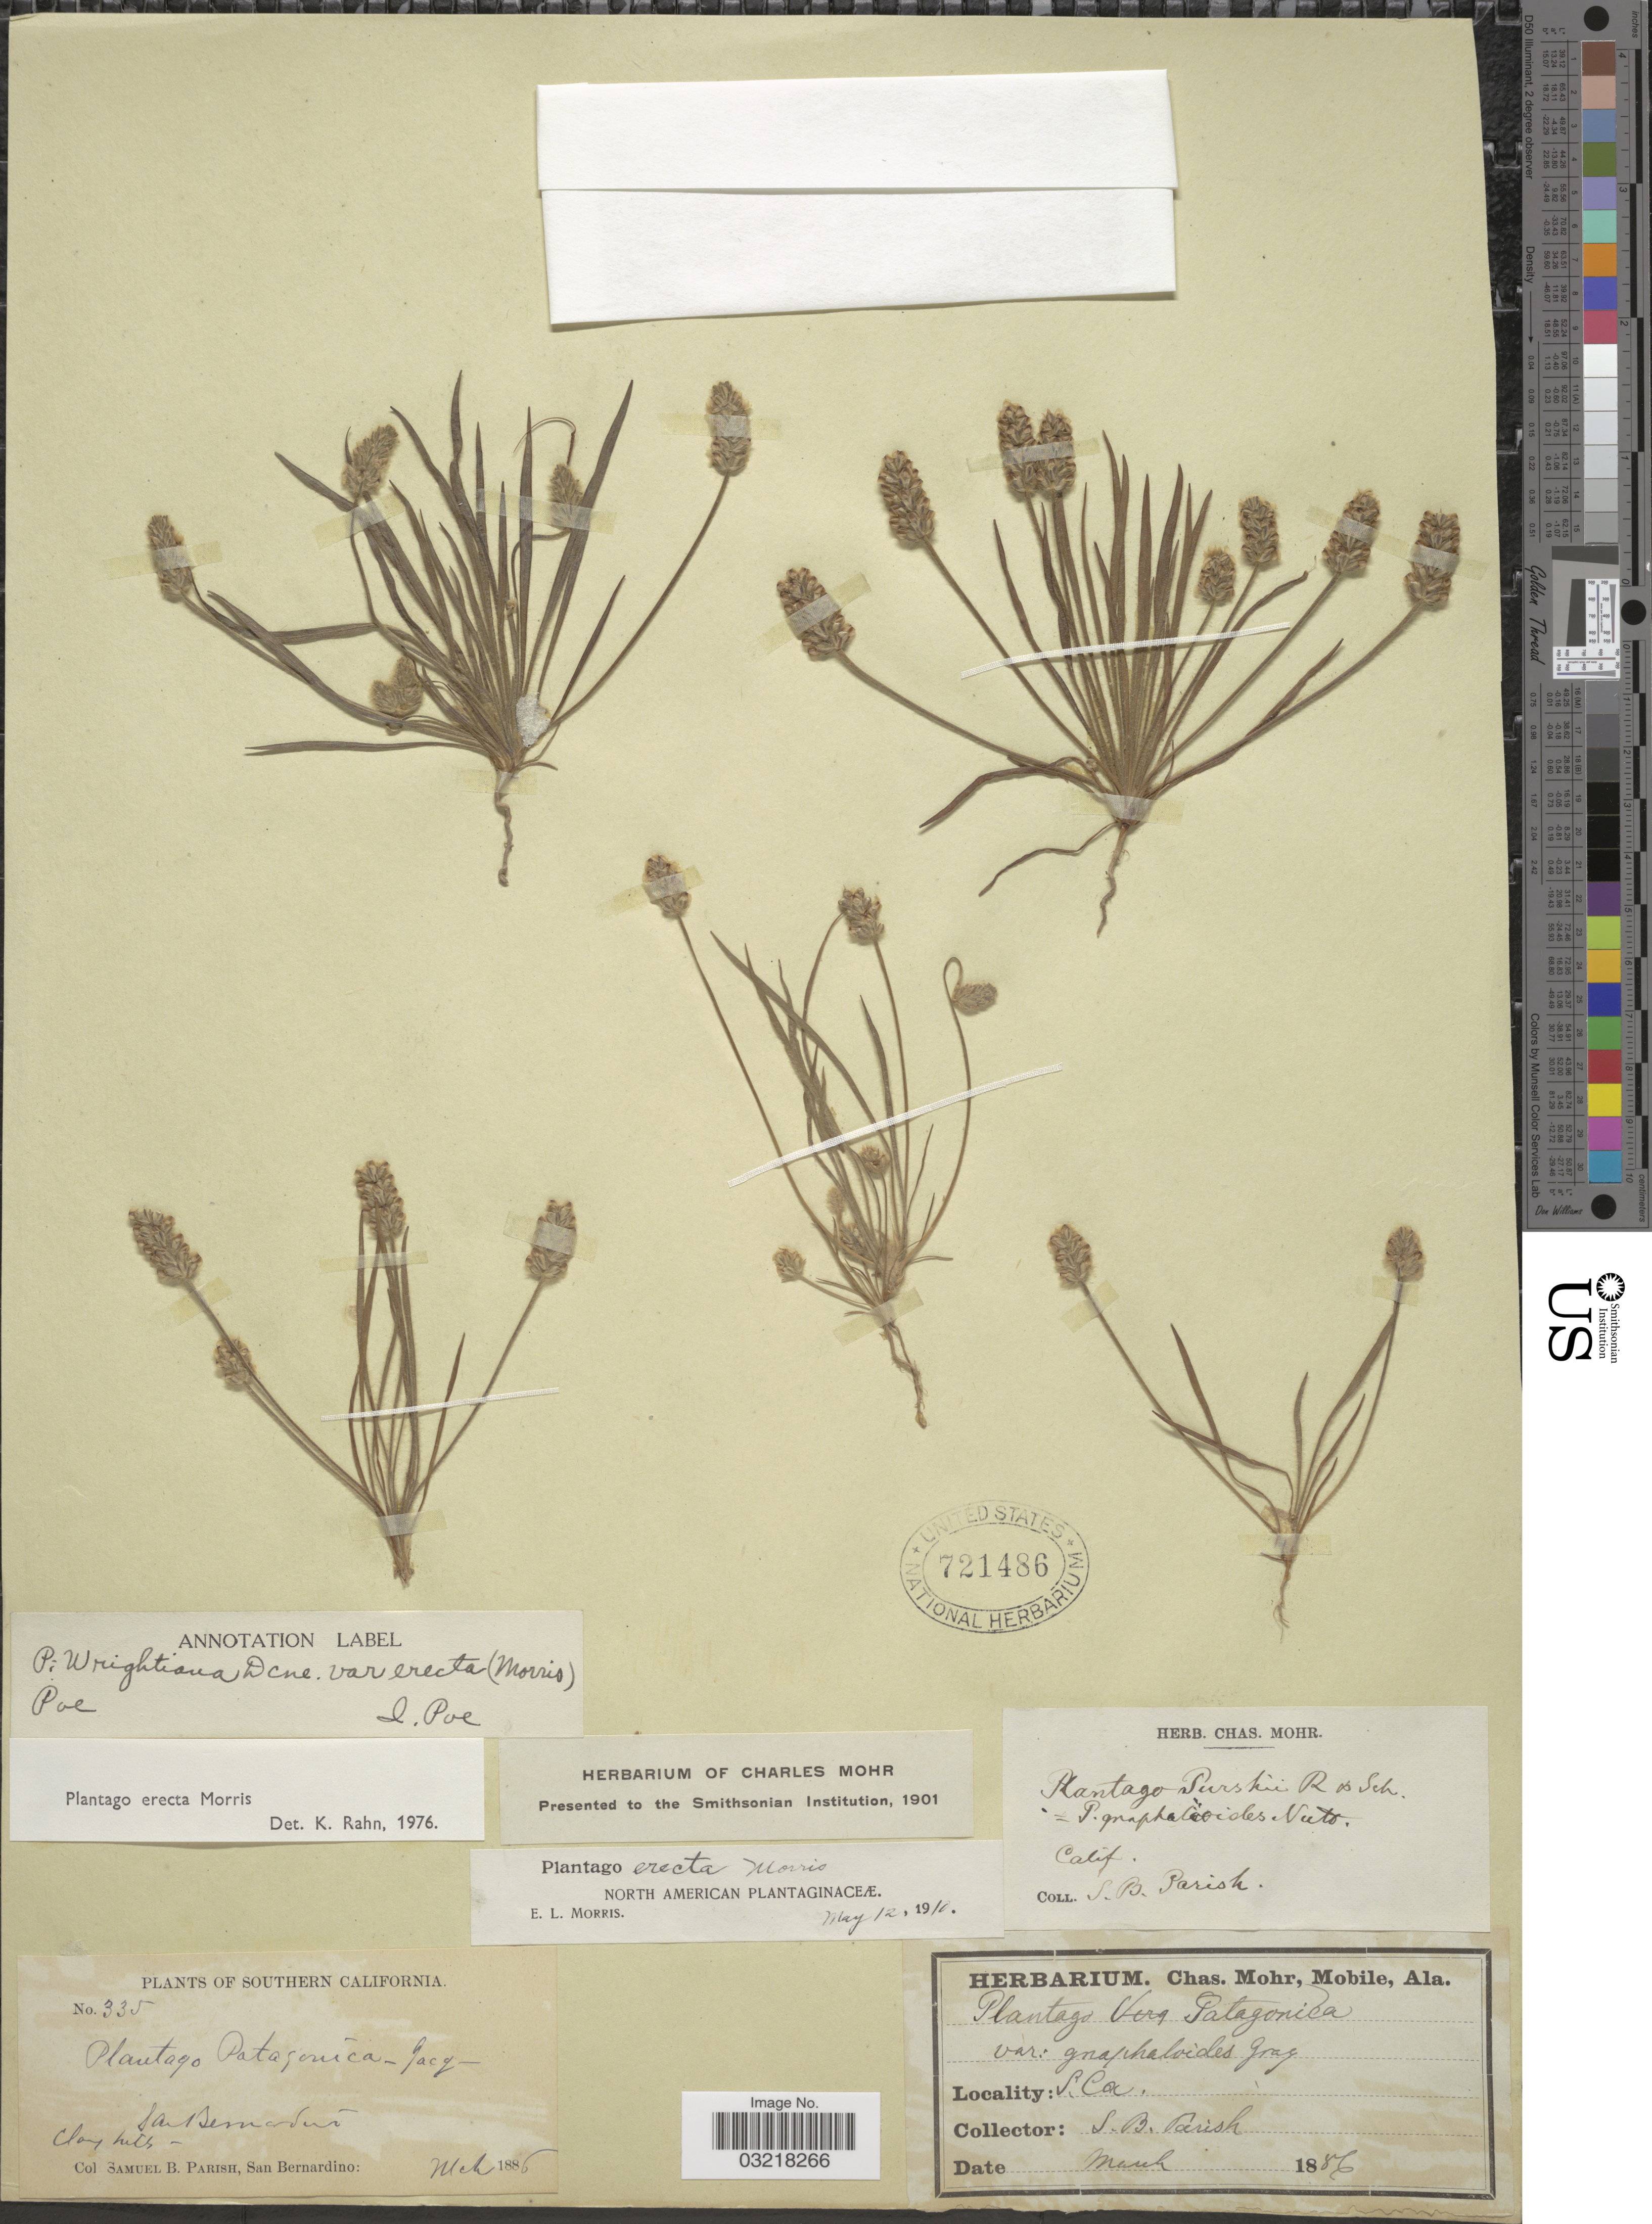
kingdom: Plantae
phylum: Tracheophyta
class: Magnoliopsida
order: Lamiales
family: Plantaginaceae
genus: Plantago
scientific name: Plantago erecta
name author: Morris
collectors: S. B. Parish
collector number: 335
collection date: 1886-03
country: United States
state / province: California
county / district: San Bernardino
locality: Southern California. San Bernardino.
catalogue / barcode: US 721486